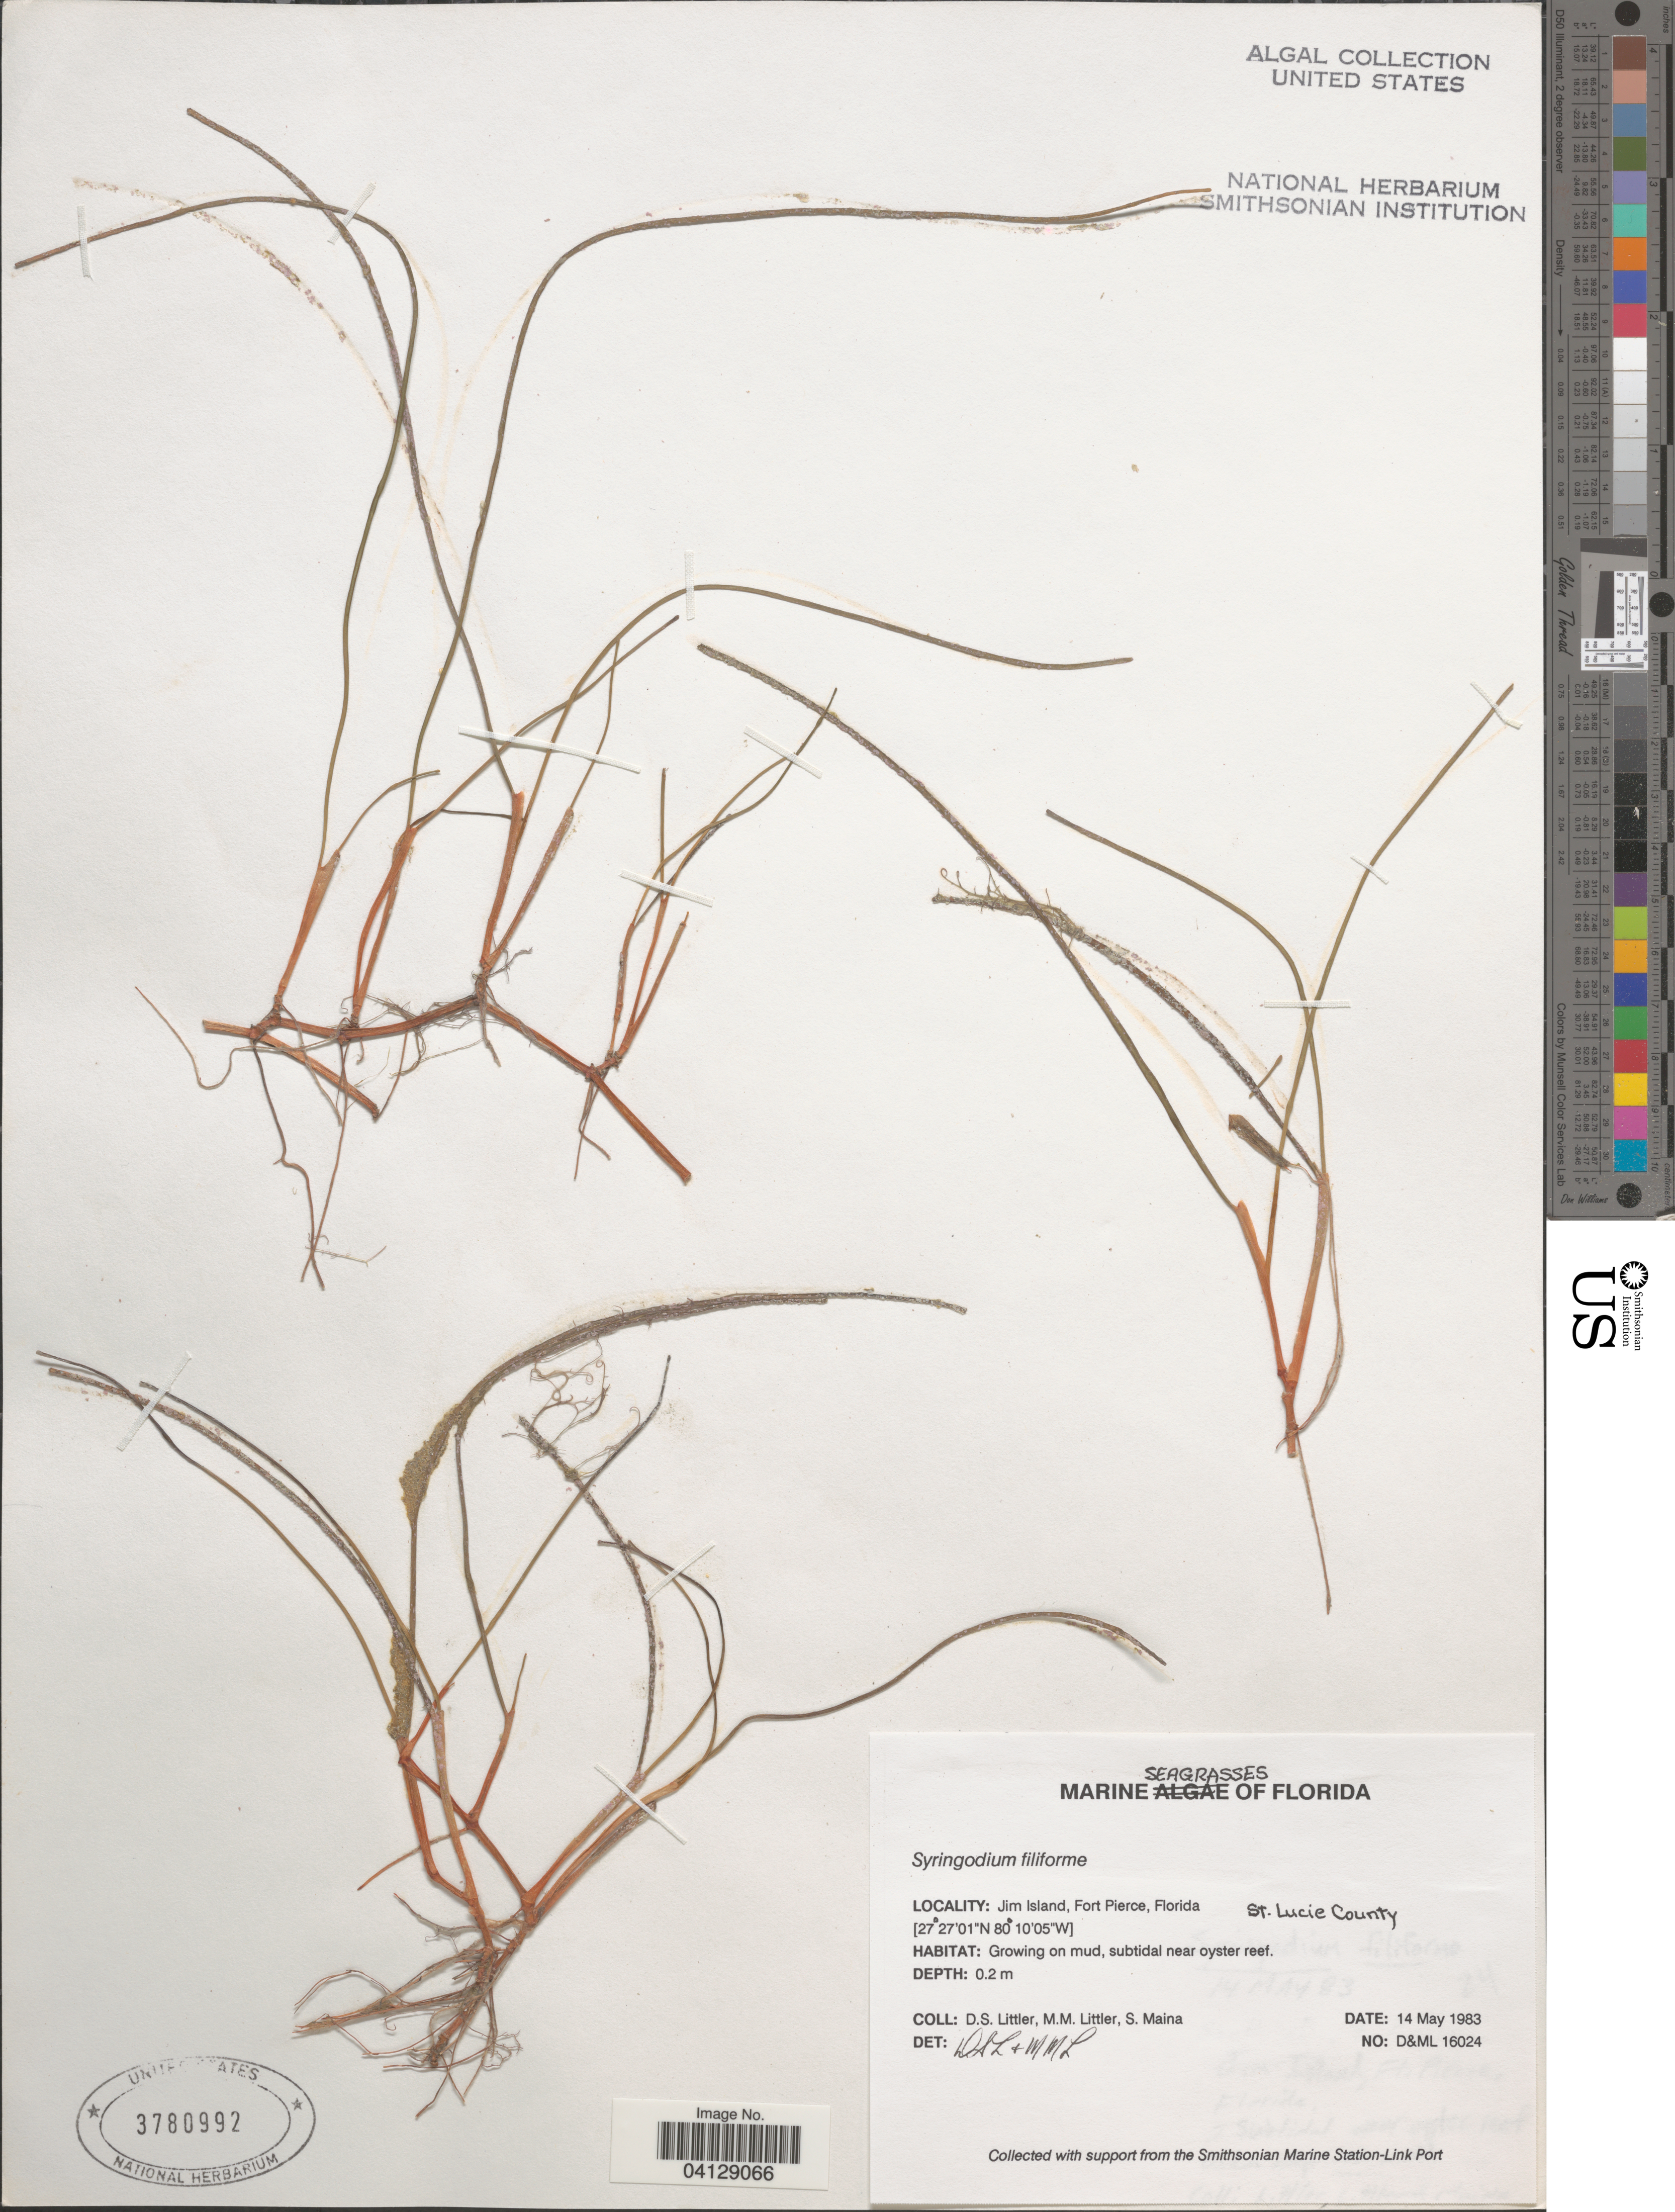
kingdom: Plantae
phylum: Tracheophyta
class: Liliopsida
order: Alismatales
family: Cymodoceaceae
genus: Syringodium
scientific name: Syringodium filiforme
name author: Kütz.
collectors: D. S. Littler & S. Maina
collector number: D&ML16024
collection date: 1983-05-14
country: United States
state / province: Florida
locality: Jim Island, Fort Pierce. St. Lucie County.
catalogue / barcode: US 3780992